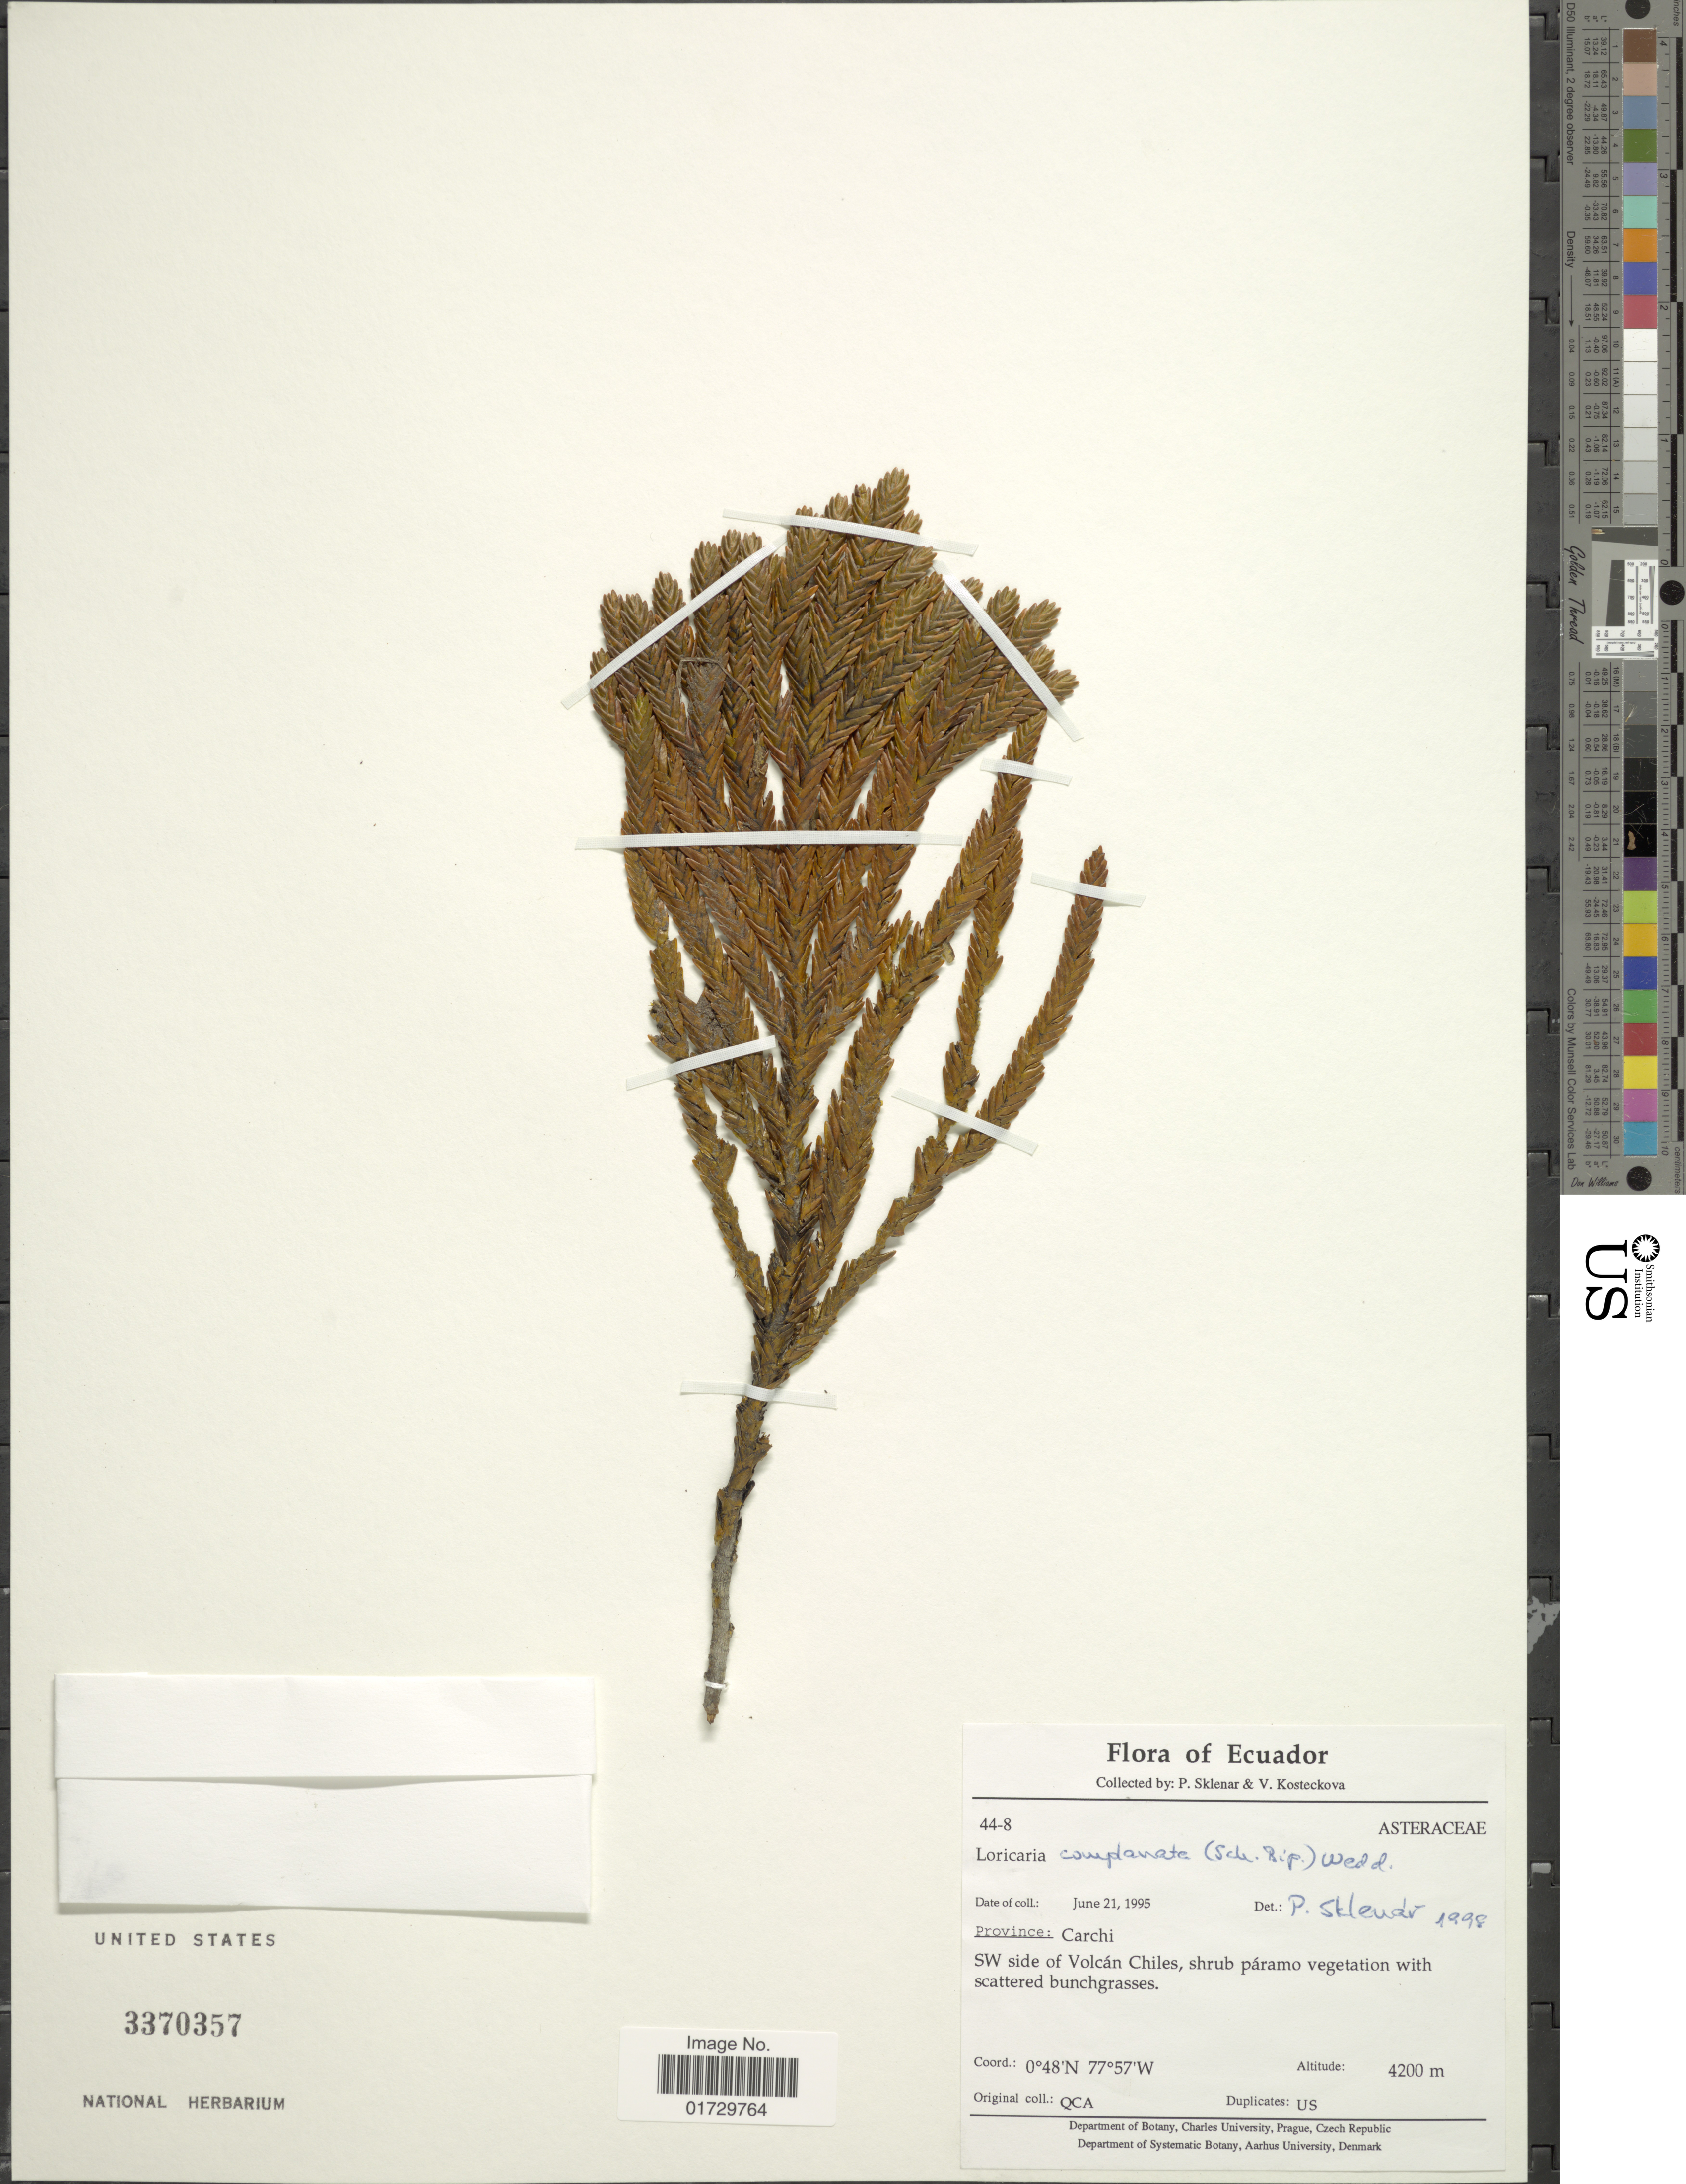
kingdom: Plantae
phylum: Tracheophyta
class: Magnoliopsida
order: Asterales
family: Asteraceae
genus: Loricaria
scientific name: Loricaria complanata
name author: (Sch. Bip.) Wedd.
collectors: P. Sklenár & V. Kosteckova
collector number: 44-8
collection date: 1995-06-21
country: Ecuador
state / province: Carchi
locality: SW side of Volcan Chiles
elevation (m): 4200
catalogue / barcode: US 3370357